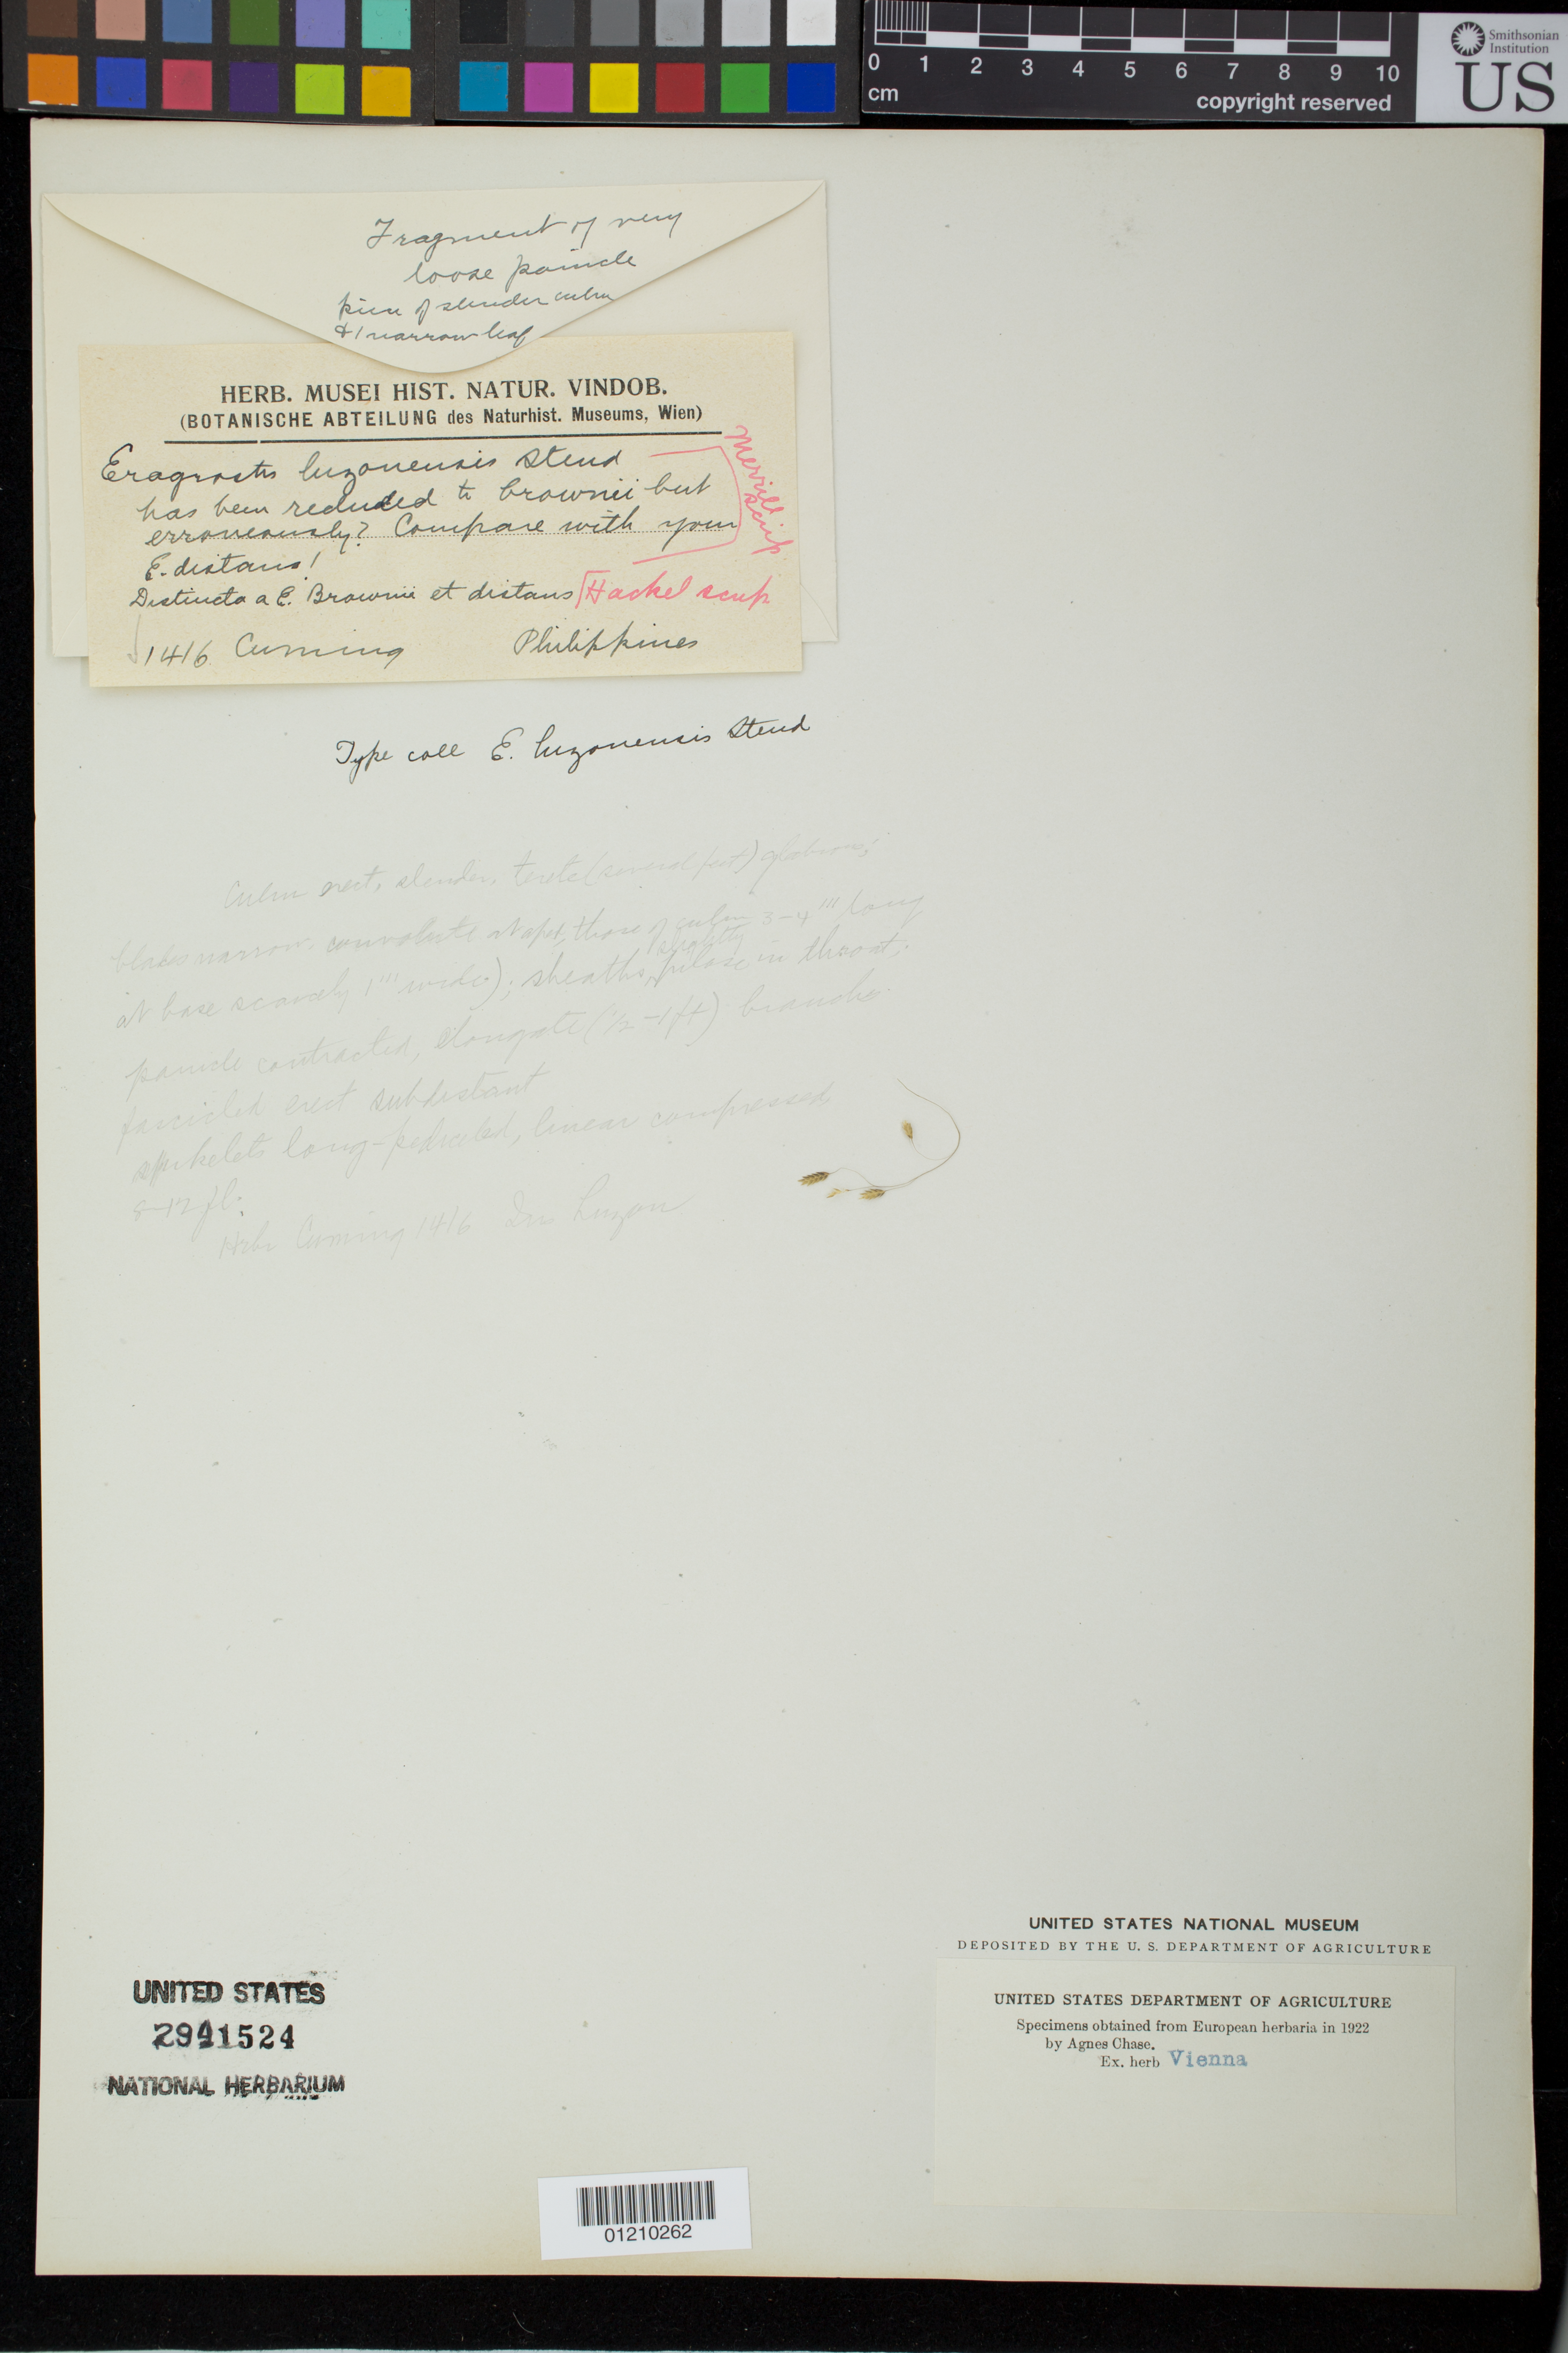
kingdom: Plantae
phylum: Tracheophyta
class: Liliopsida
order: Poales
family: Poaceae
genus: Eragrostis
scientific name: Eragrostis luzoniensis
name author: Steud.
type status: Type Collection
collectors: H. Cuming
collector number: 1416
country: Philippines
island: Luzon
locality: Luzon.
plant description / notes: Fragmentary material of type specimen ex herb. Vienna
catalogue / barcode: US 2941524